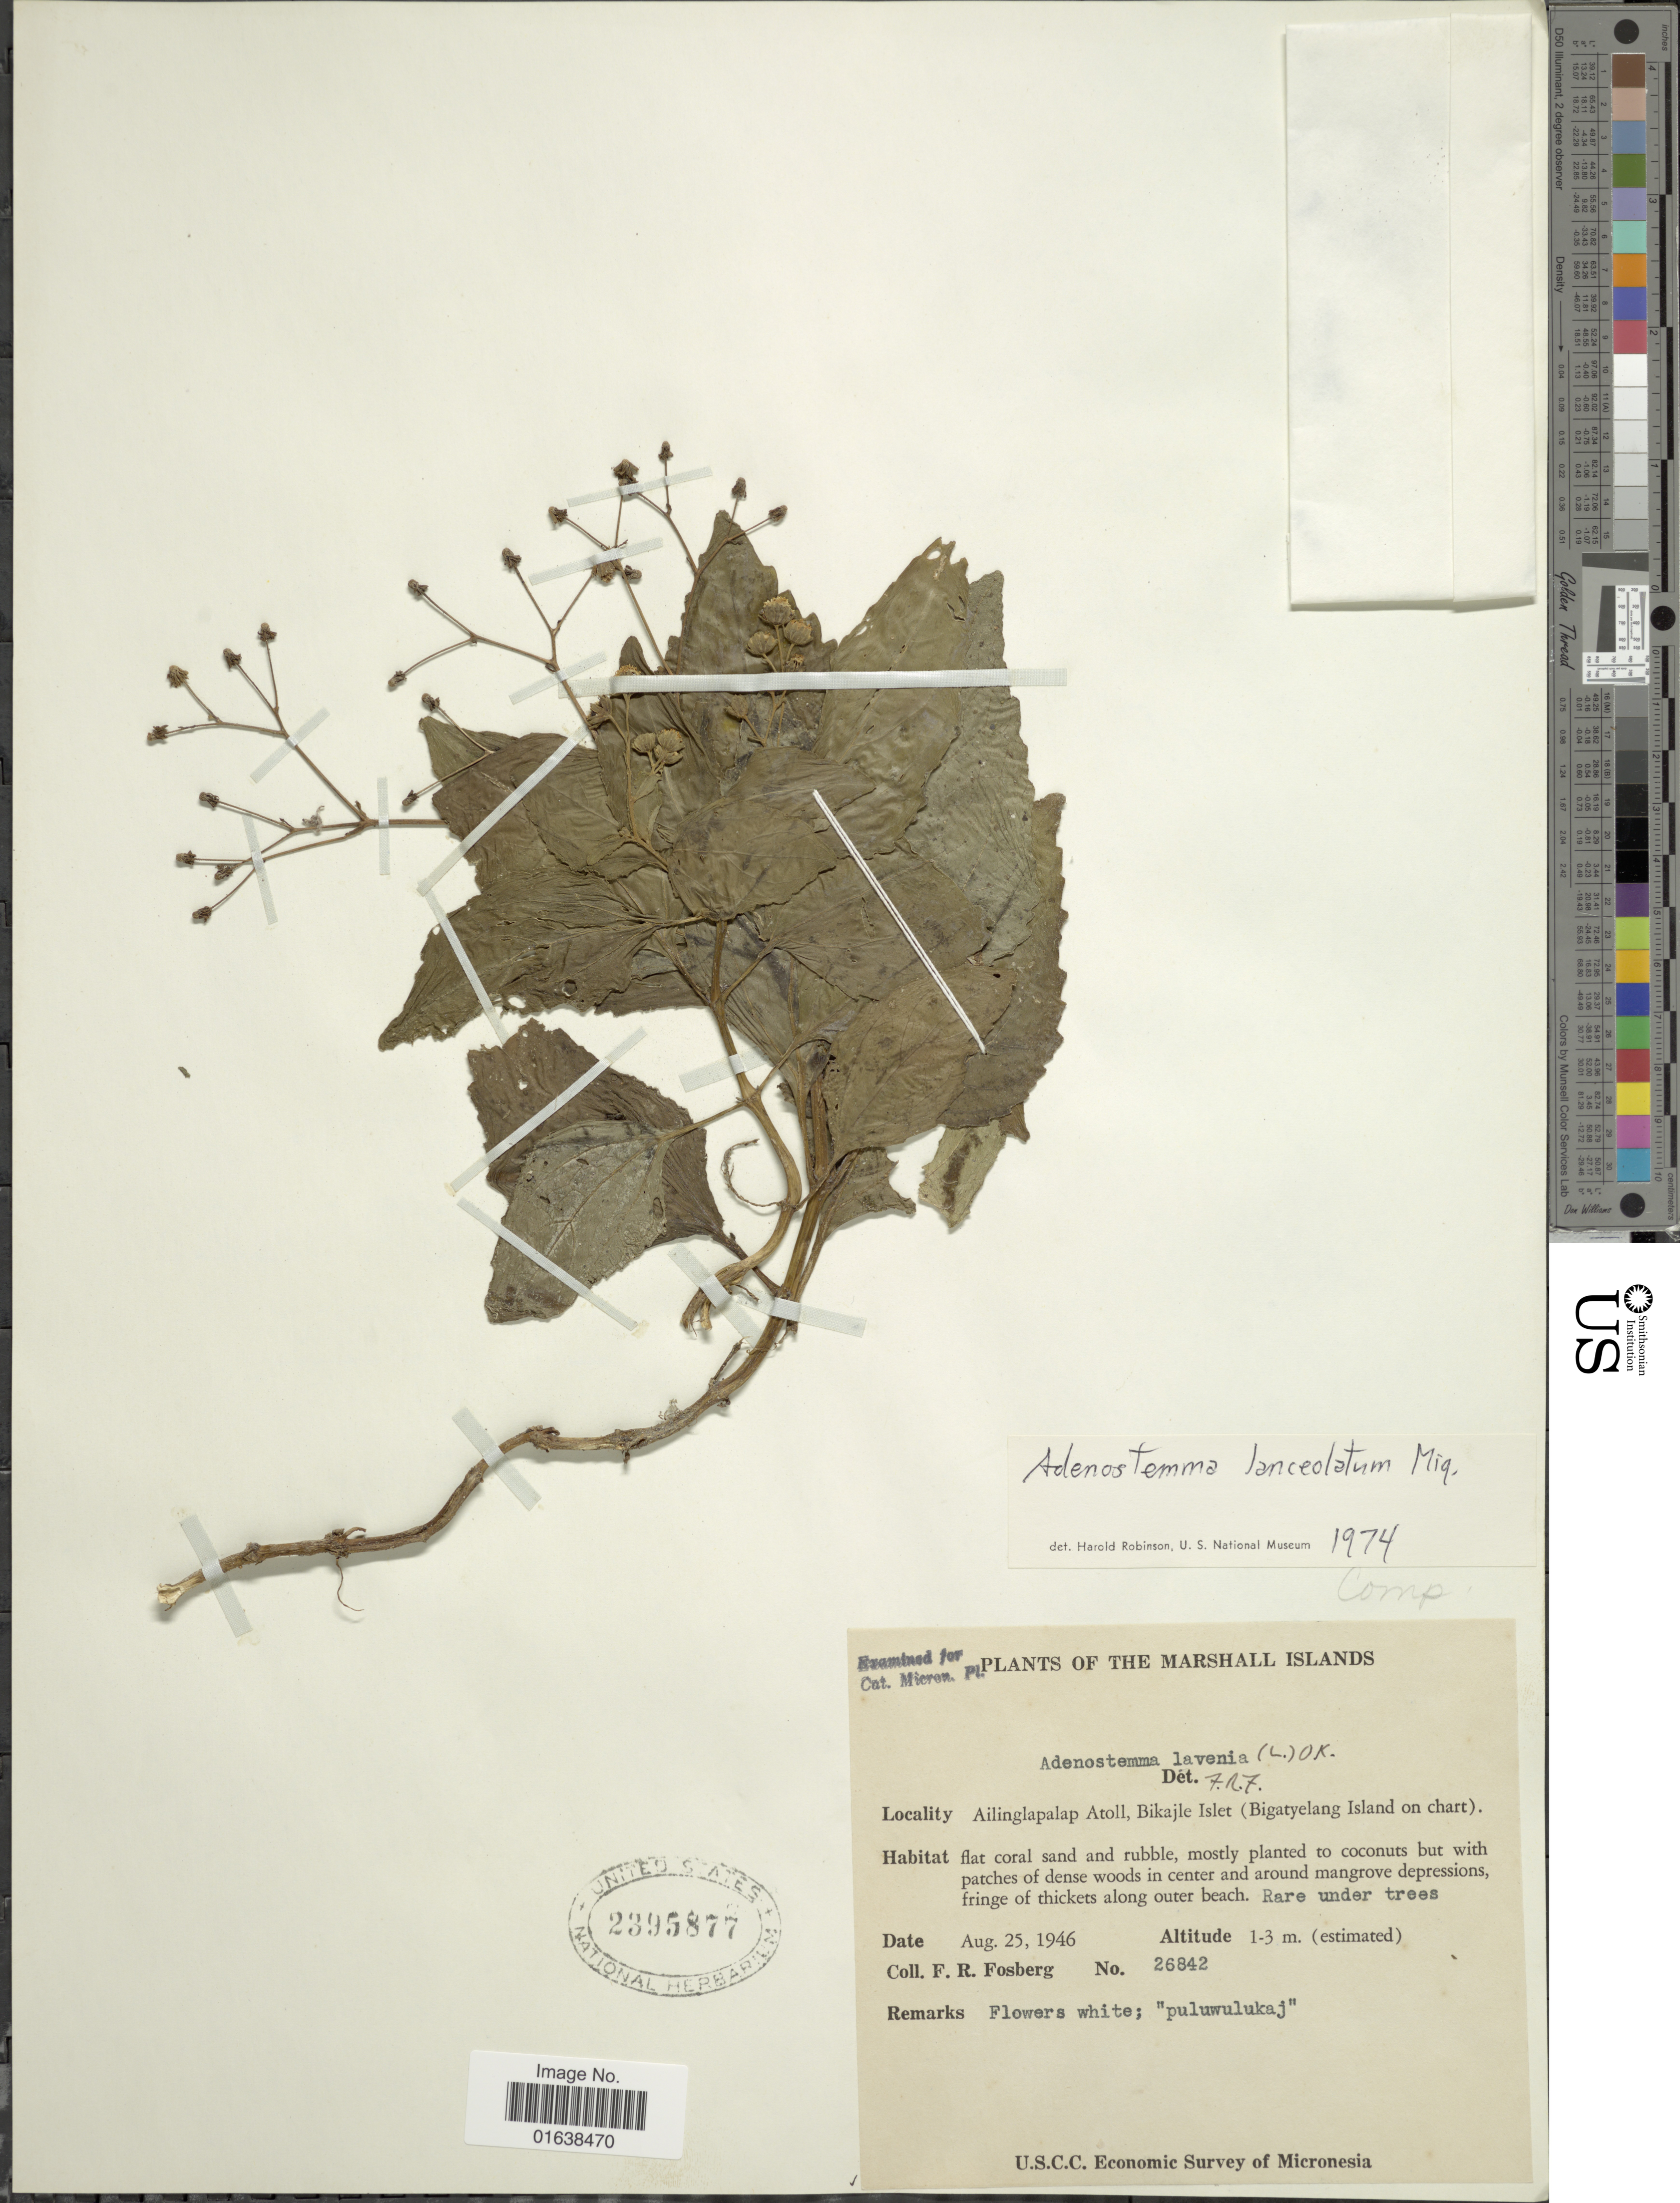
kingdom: Plantae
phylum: Tracheophyta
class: Magnoliopsida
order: Asterales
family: Asteraceae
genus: Adenostemma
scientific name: Adenostemma lanceolatum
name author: Miq.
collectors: F. R. Fosberg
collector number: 26842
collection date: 1946-08-25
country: Marshall Islands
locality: The Marshall Islands. Ailinglapalap Atoll, Bikajle Islet(Bigatyelang Island on chart)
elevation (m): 1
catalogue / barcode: US 2395877